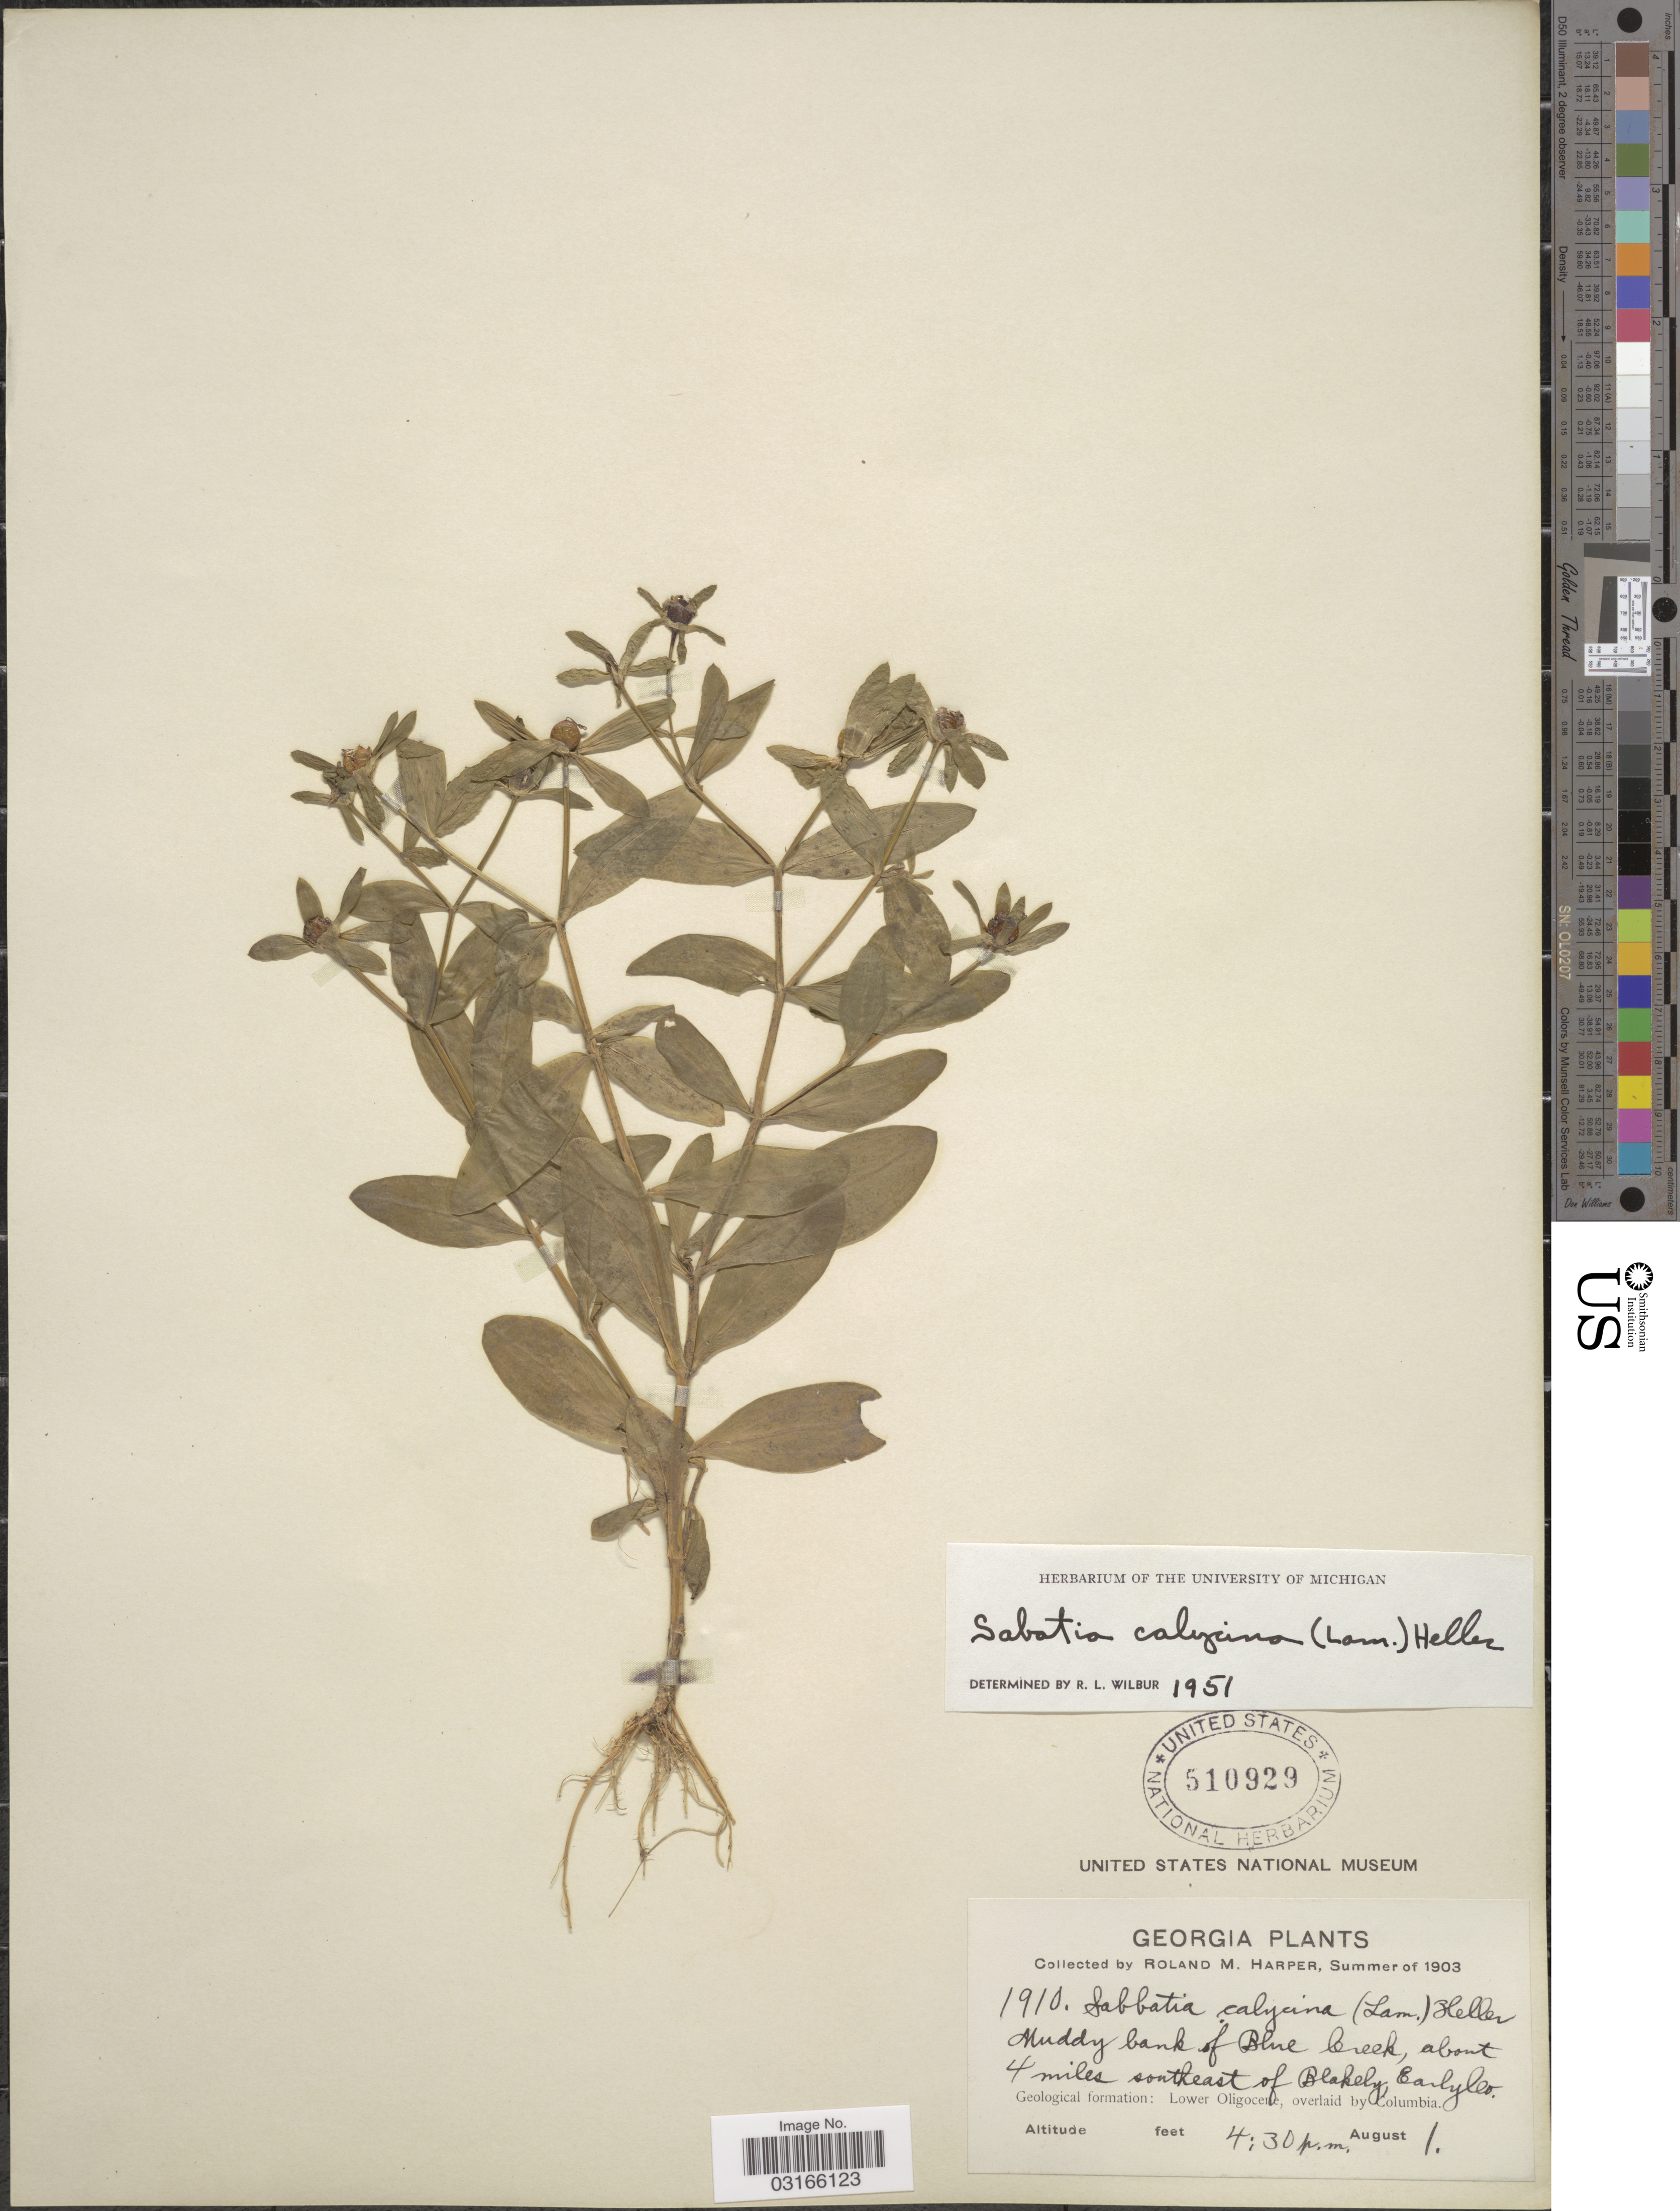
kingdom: Plantae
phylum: Tracheophyta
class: Magnoliopsida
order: Gentianales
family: Gentianaceae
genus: Sabatia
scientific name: Sabatia calycina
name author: (Lam.) A. Heller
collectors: R. M. Harper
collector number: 1910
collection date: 1903-08-01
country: United States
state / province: Georgia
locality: Muddy bank of Blue Creek, about 4 miles southeast of Blakely, Early Co.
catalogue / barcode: US 510929